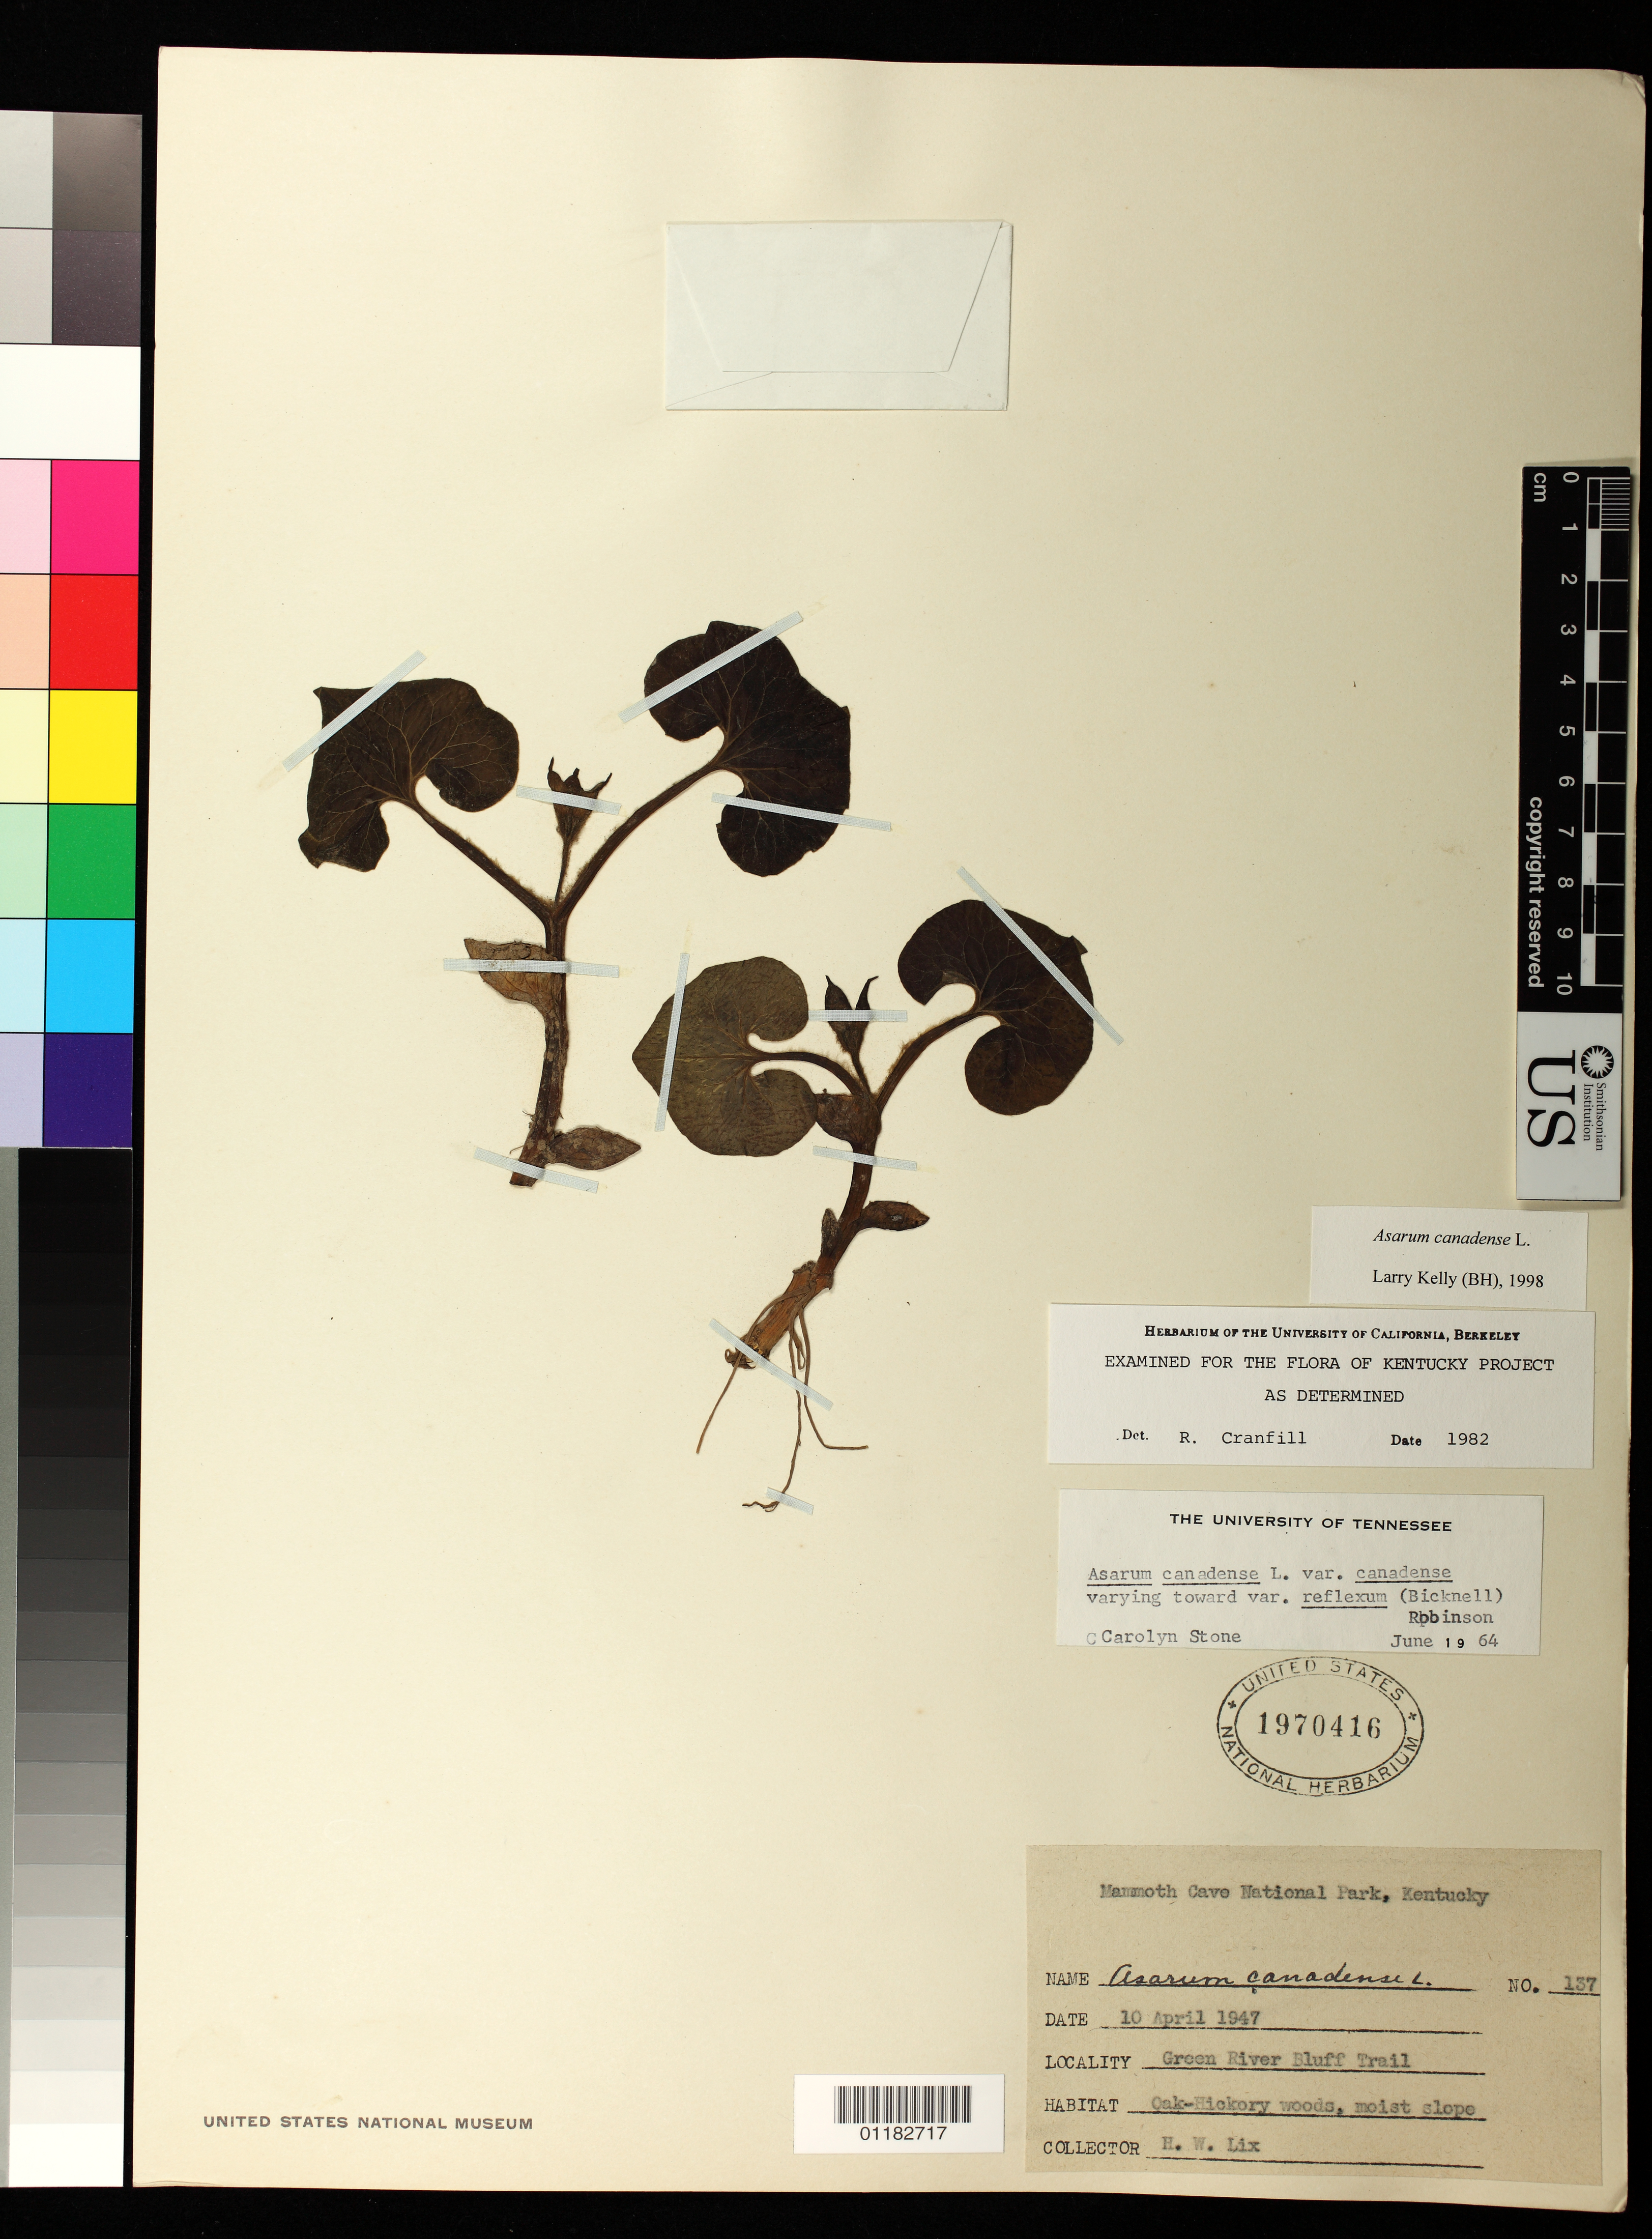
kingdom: Plantae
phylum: Tracheophyta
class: Magnoliopsida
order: Piperales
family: Aristolochiaceae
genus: Asarum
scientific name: Asarum canadense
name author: L.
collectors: H. W. Lix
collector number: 137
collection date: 1947-04-10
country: United States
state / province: Kentucky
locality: Green River Bluff Trail, Mammoth Cave National Park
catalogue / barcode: US 1970416